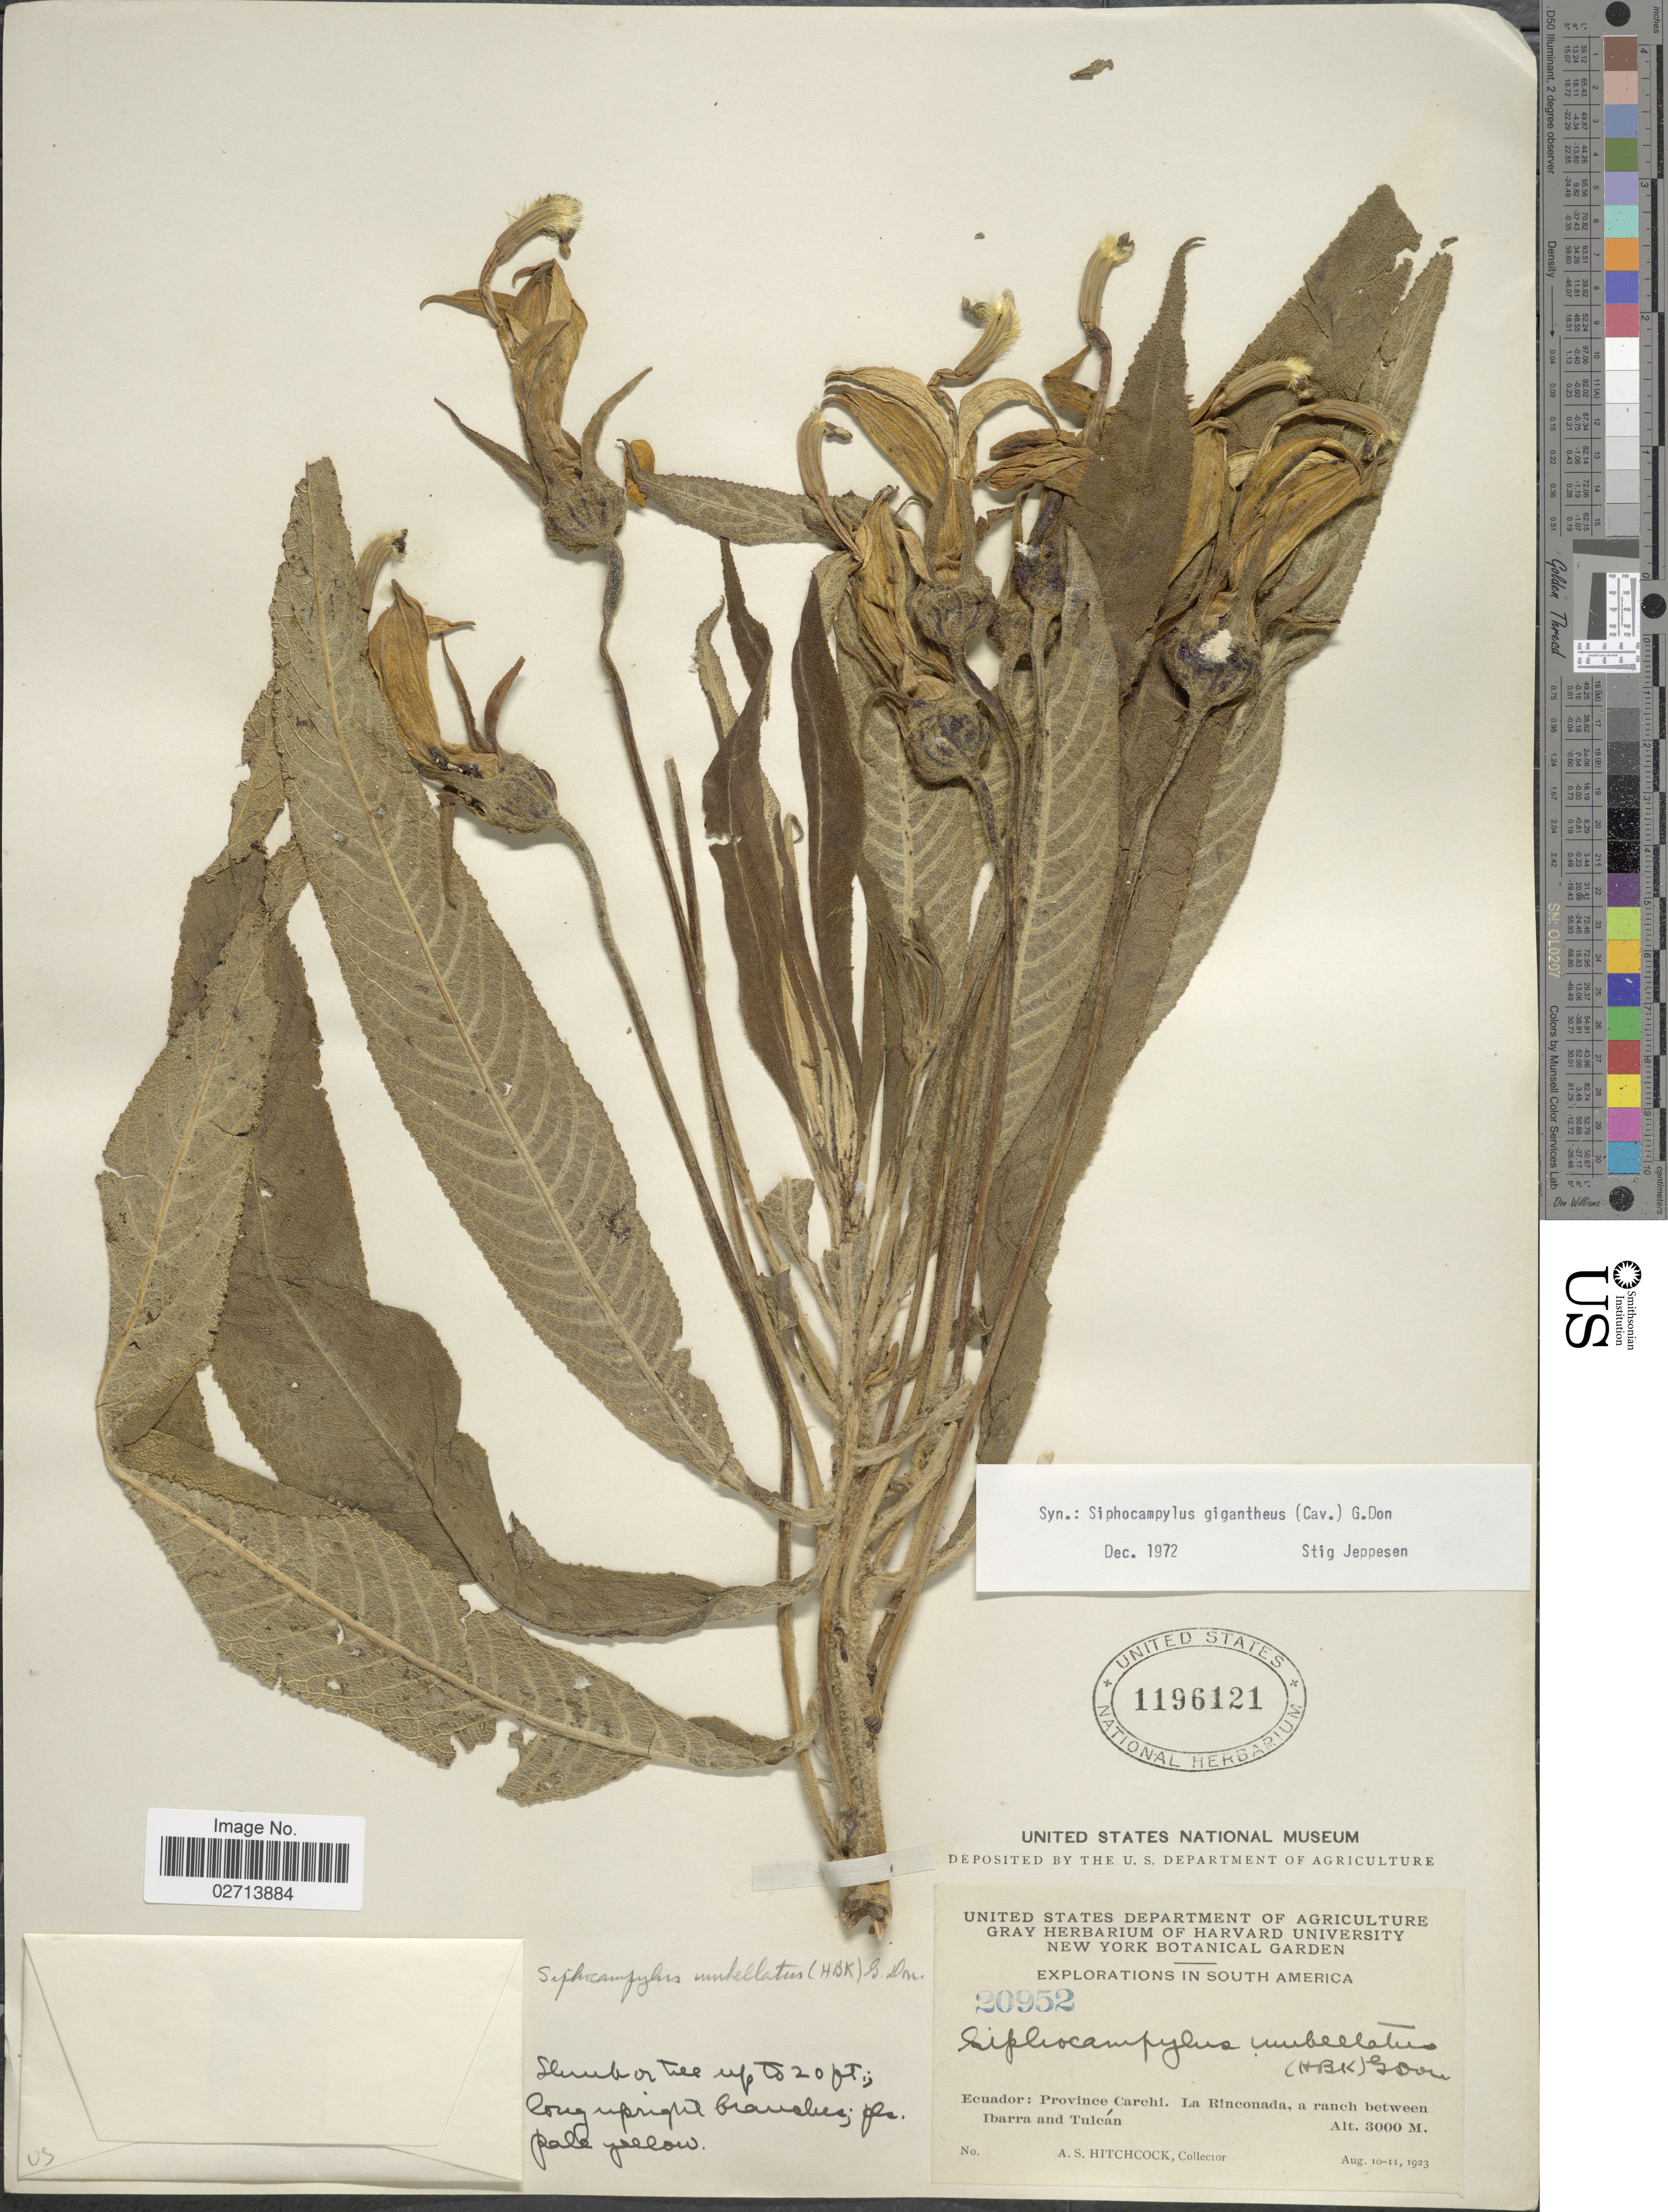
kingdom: Plantae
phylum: Tracheophyta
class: Magnoliopsida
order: Asterales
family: Campanulaceae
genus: Siphocampylus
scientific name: Siphocampylus giganteus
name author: (Cav.) G. Don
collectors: A. S. Hitchcock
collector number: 20952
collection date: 1923-08-10/1923-08-11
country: Ecuador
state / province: Carchi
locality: La Rinconada, a ranch between Ibarra and Tulcán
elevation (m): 3000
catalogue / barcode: US 1196121